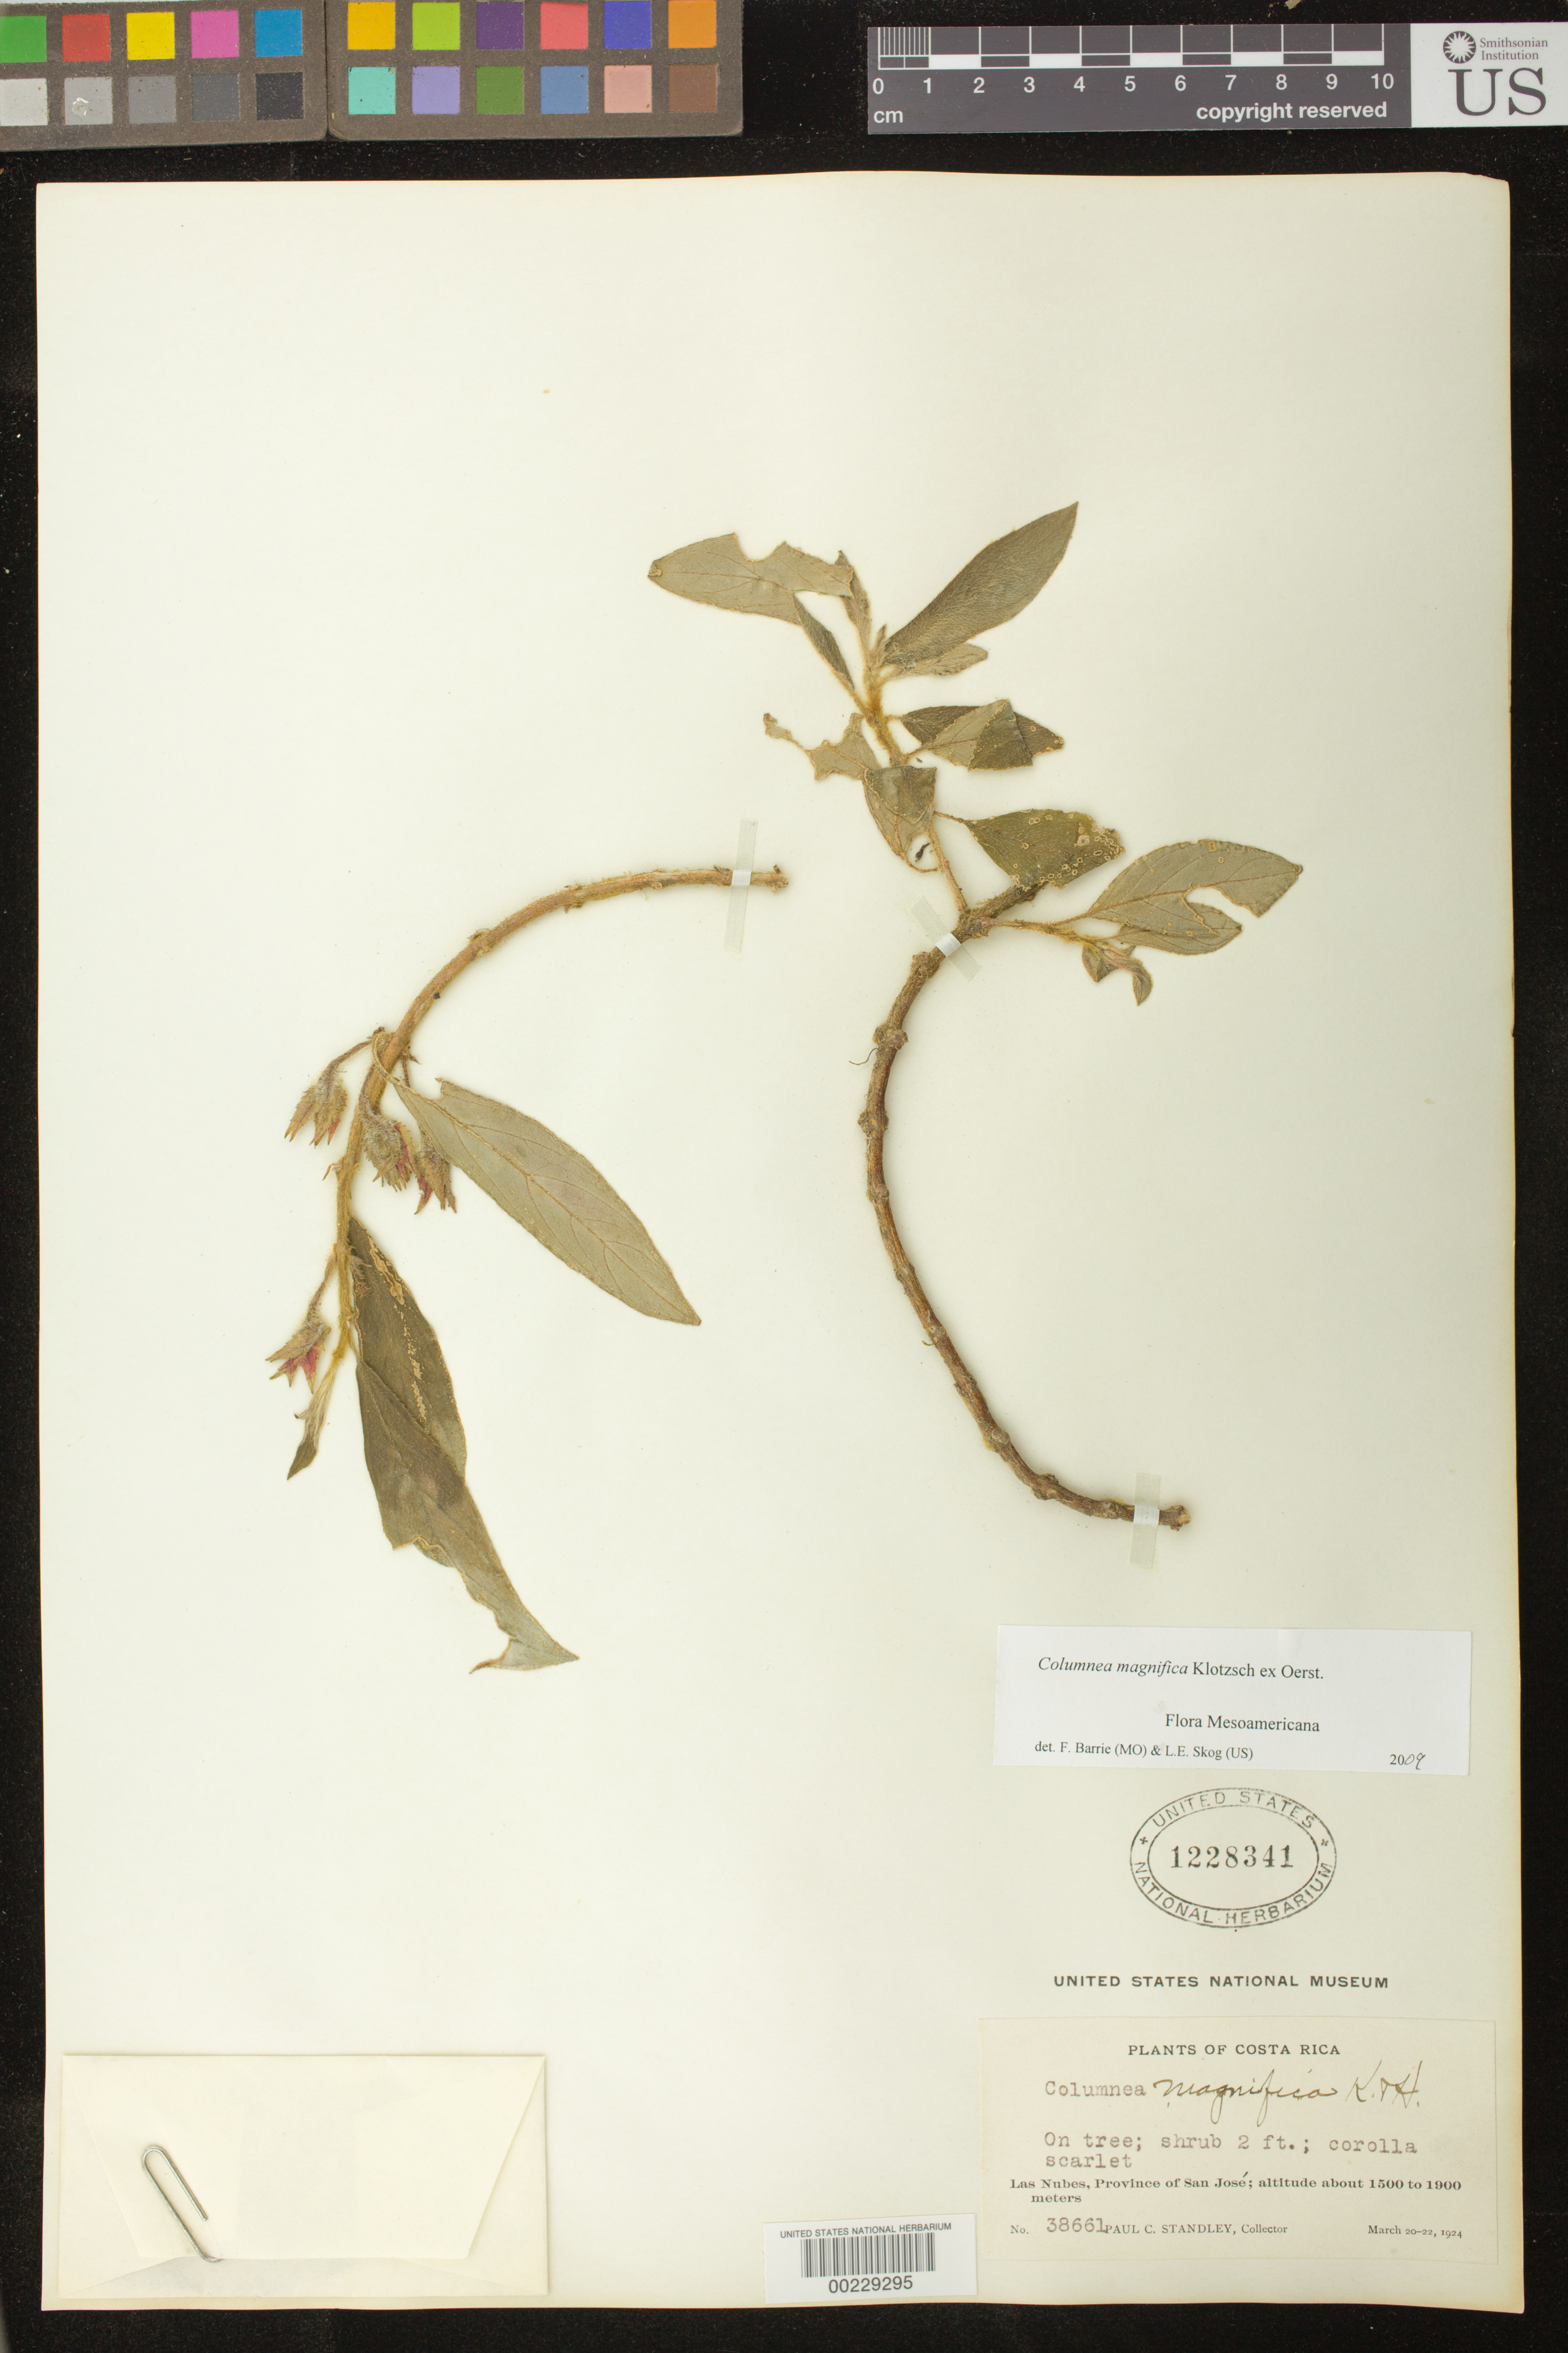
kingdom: Plantae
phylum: Tracheophyta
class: Magnoliopsida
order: Lamiales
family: Gesneriaceae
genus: Columnea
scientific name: Columnea magnifica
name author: Klotzsch ex Oerst.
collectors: P. C. Standley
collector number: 38661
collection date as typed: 20-22 Mar 1924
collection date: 1924-03-20/1924-03-22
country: Costa Rica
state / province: San José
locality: Las Nubes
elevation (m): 1500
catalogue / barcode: US 1228341